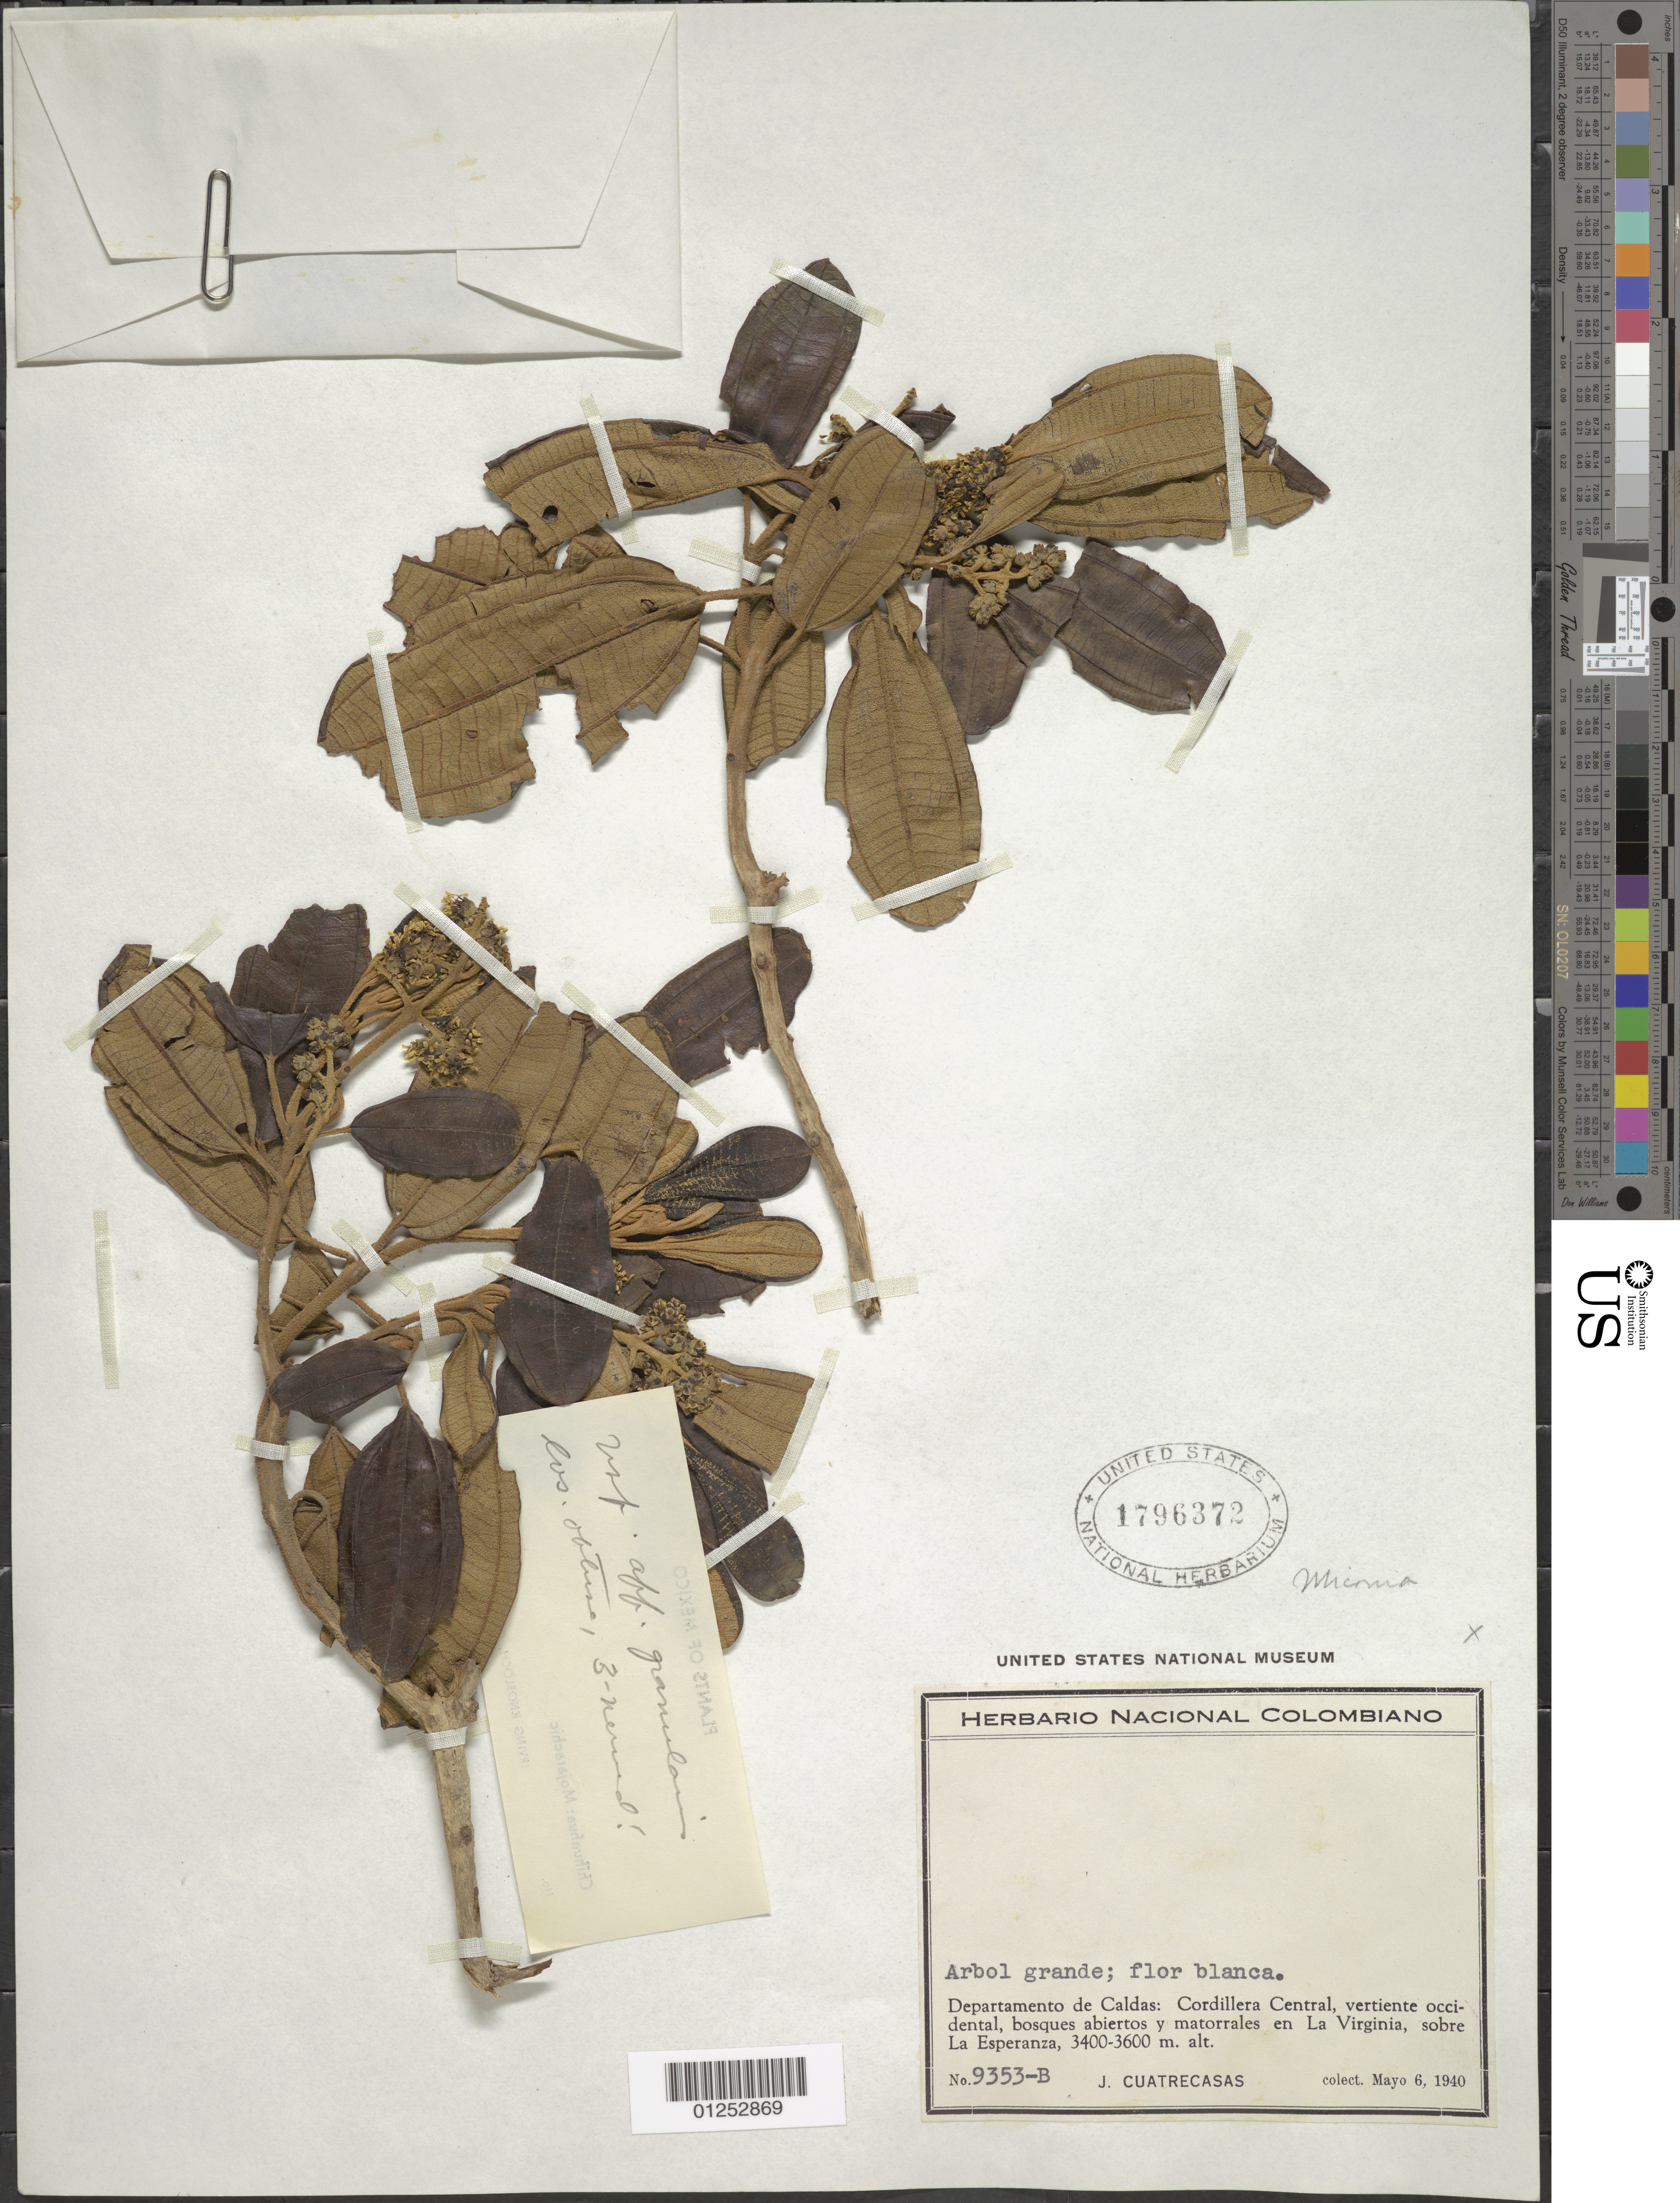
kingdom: Plantae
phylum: Tracheophyta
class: Magnoliopsida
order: Myrtales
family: Melastomataceae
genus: Miconia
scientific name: Miconia sp.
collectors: J. Cuatrecasas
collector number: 9353-B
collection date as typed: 6-May-40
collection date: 1940-05-06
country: Colombia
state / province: Caldas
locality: Cordillera Central, vertiente occidental, bosques abiertos y matorrales en La Virginia, sobre La Esperanza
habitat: Bosques abiertos y matorrales.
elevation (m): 3400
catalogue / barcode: US 1796372